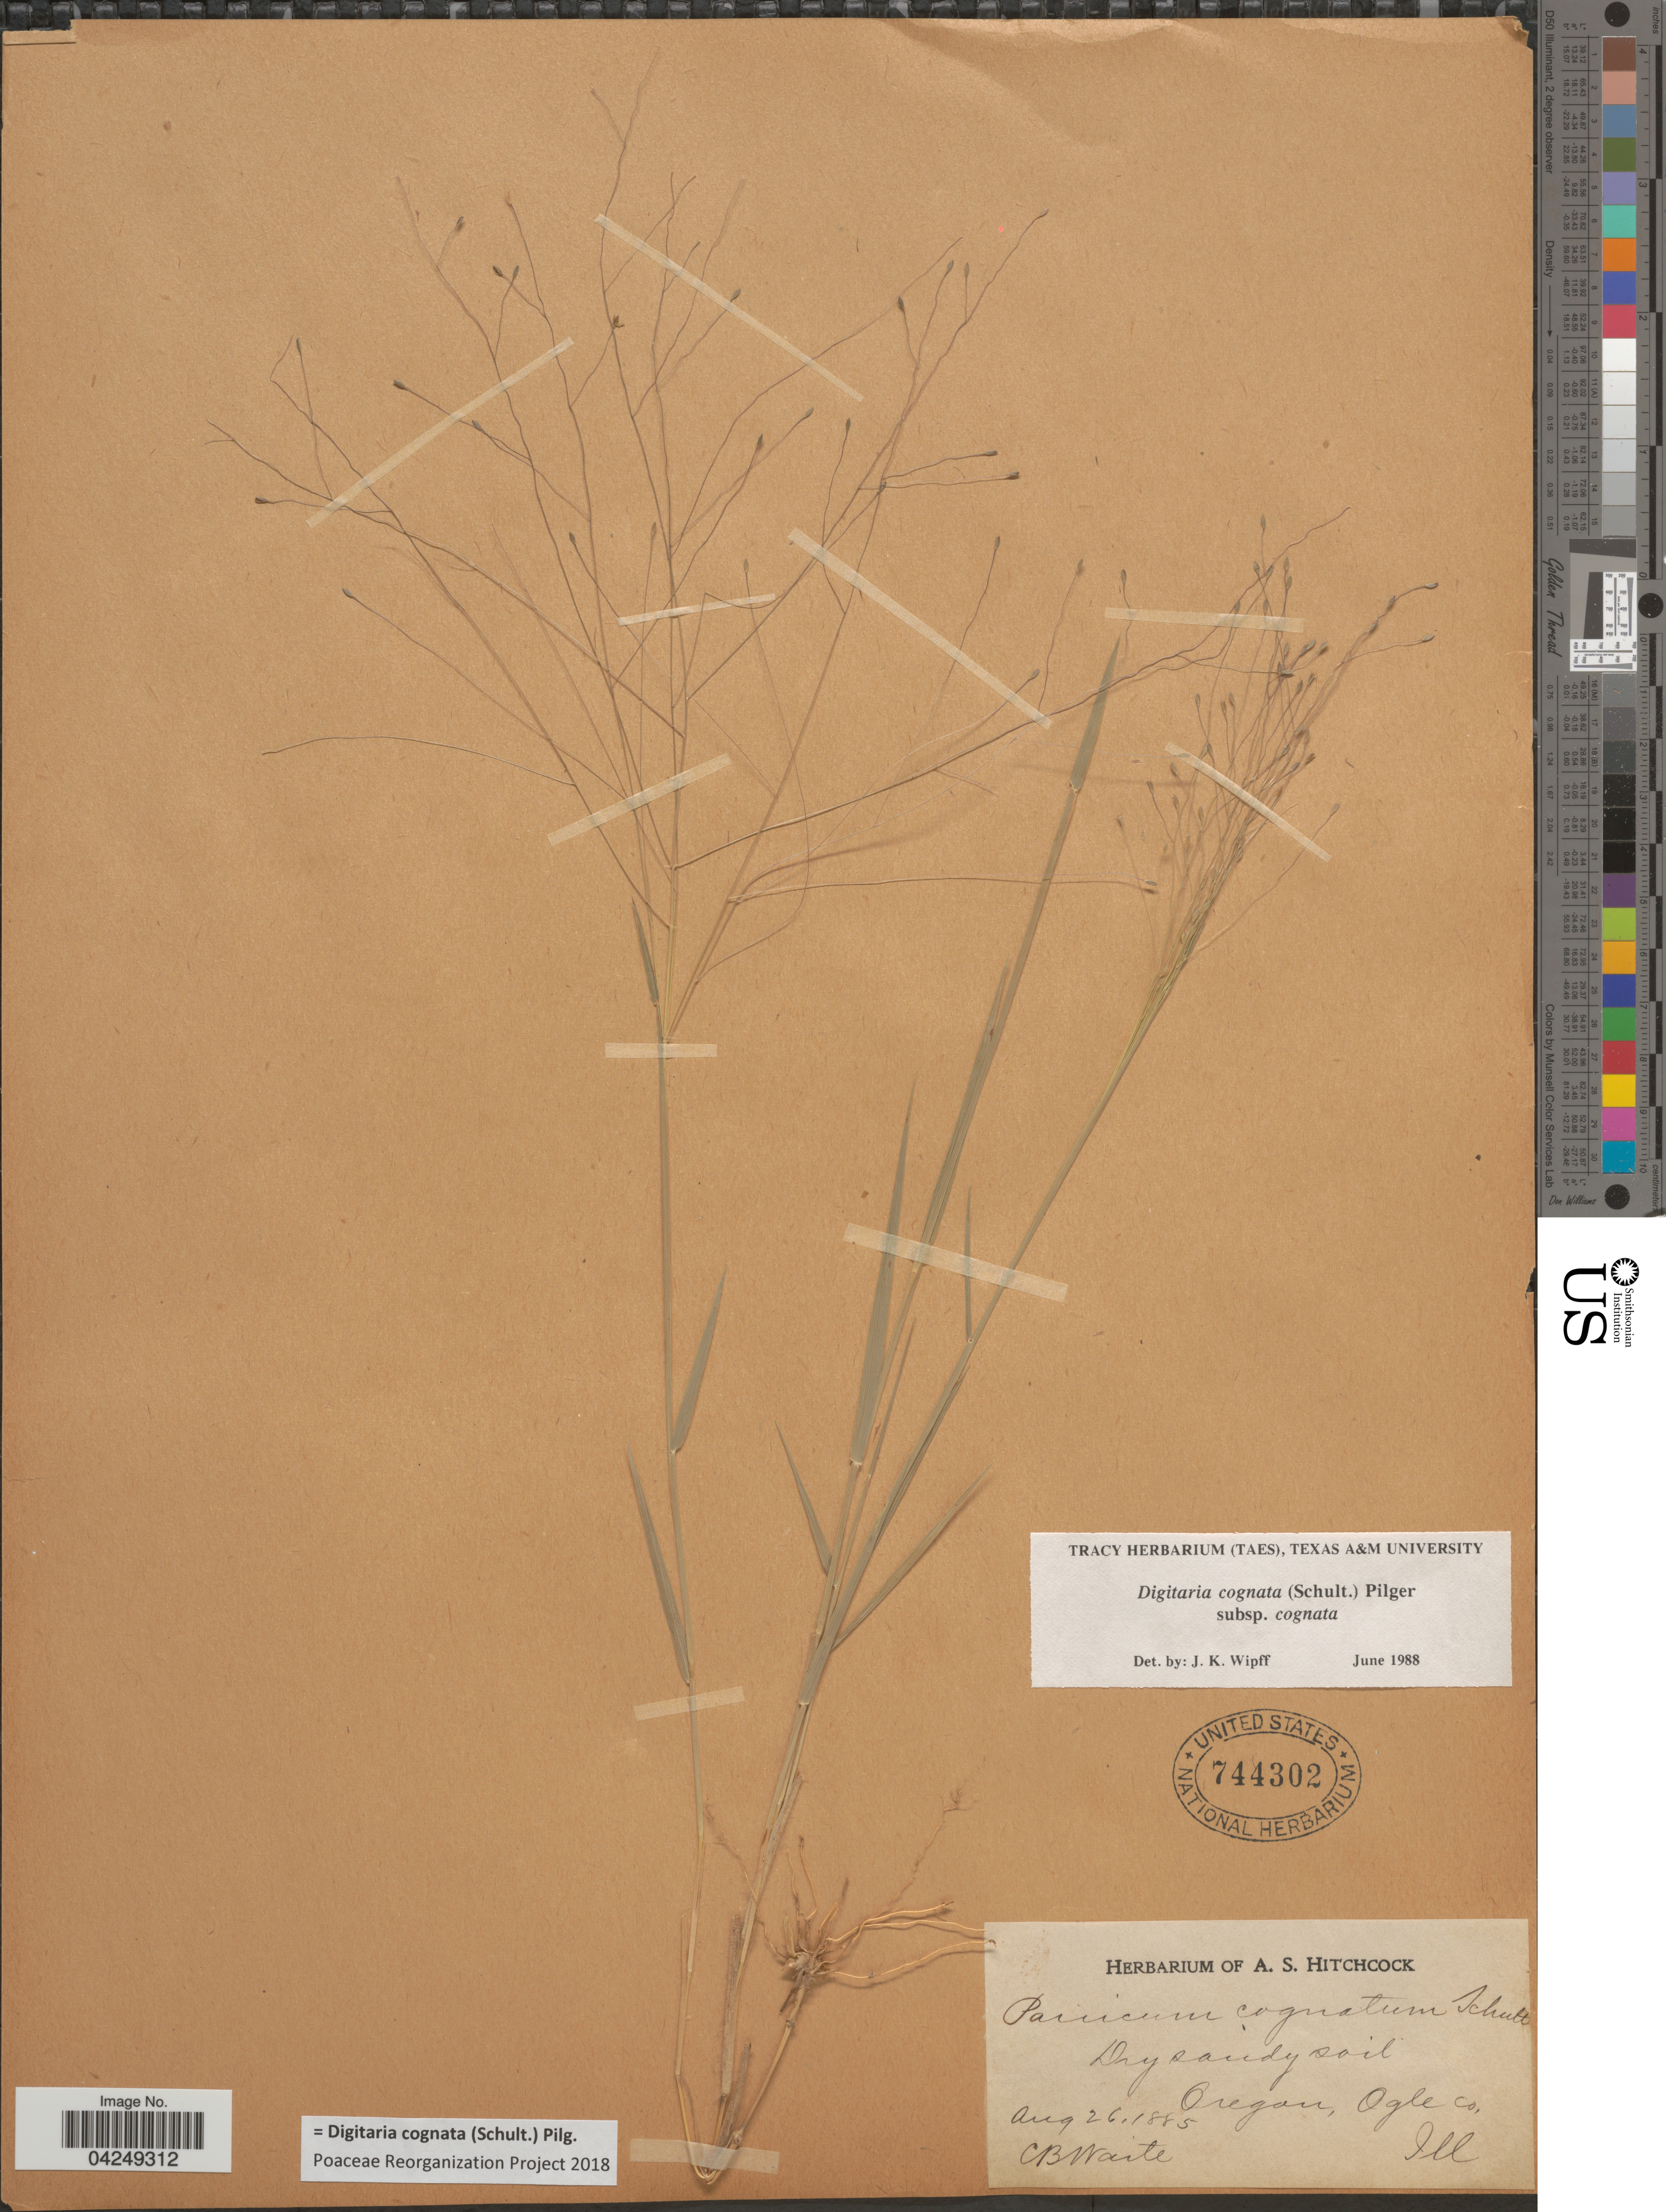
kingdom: Plantae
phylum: Tracheophyta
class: Liliopsida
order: Poales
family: Poaceae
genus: Digitaria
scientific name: Digitaria cognata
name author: (Scult.) Pilg.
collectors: C. Waite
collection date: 1885-08-26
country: United States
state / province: Illinois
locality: Dry sandy soil. Oregon, Ogle Co.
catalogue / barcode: US 744302